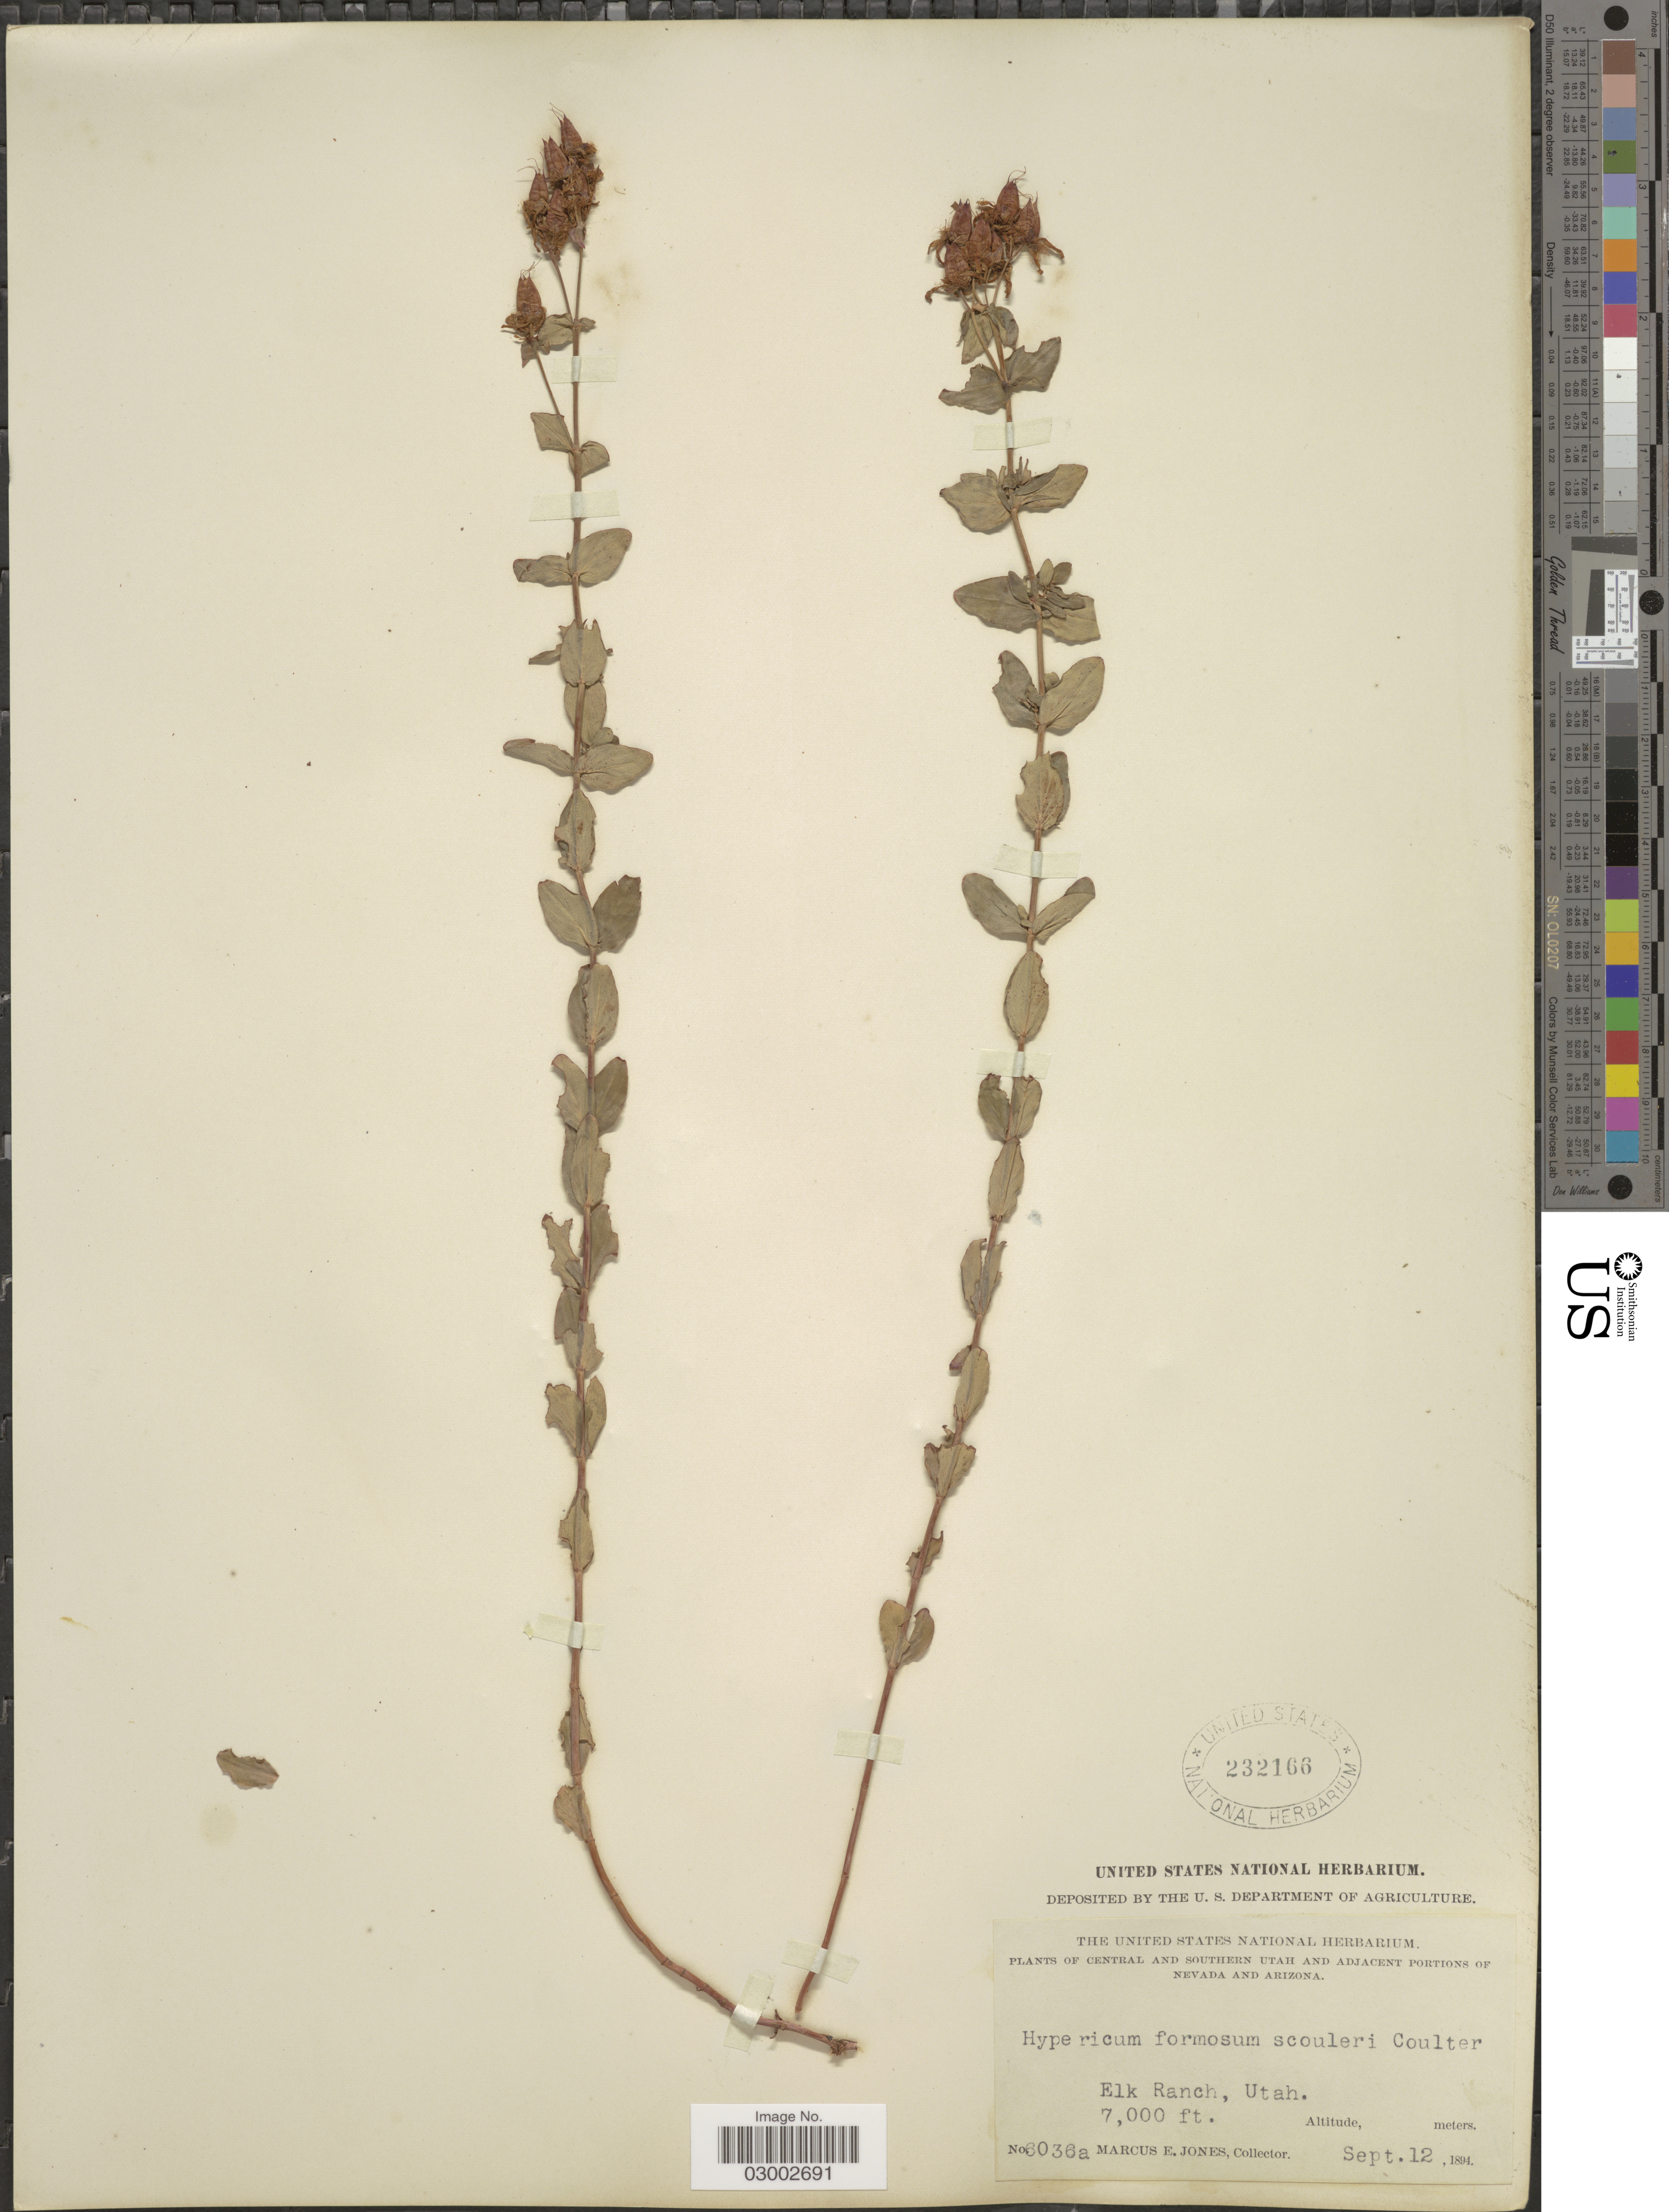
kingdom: Plantae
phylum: Tracheophyta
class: Magnoliopsida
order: Malpighiales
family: Hypericaceae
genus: Hypericum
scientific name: Hypericum scouleri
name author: Hook.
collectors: M. E. Jones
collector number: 6036a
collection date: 1894-09-12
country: United States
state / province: Utah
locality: Central and Southern Utah. Elk Ranch.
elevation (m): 2134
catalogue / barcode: US 232166